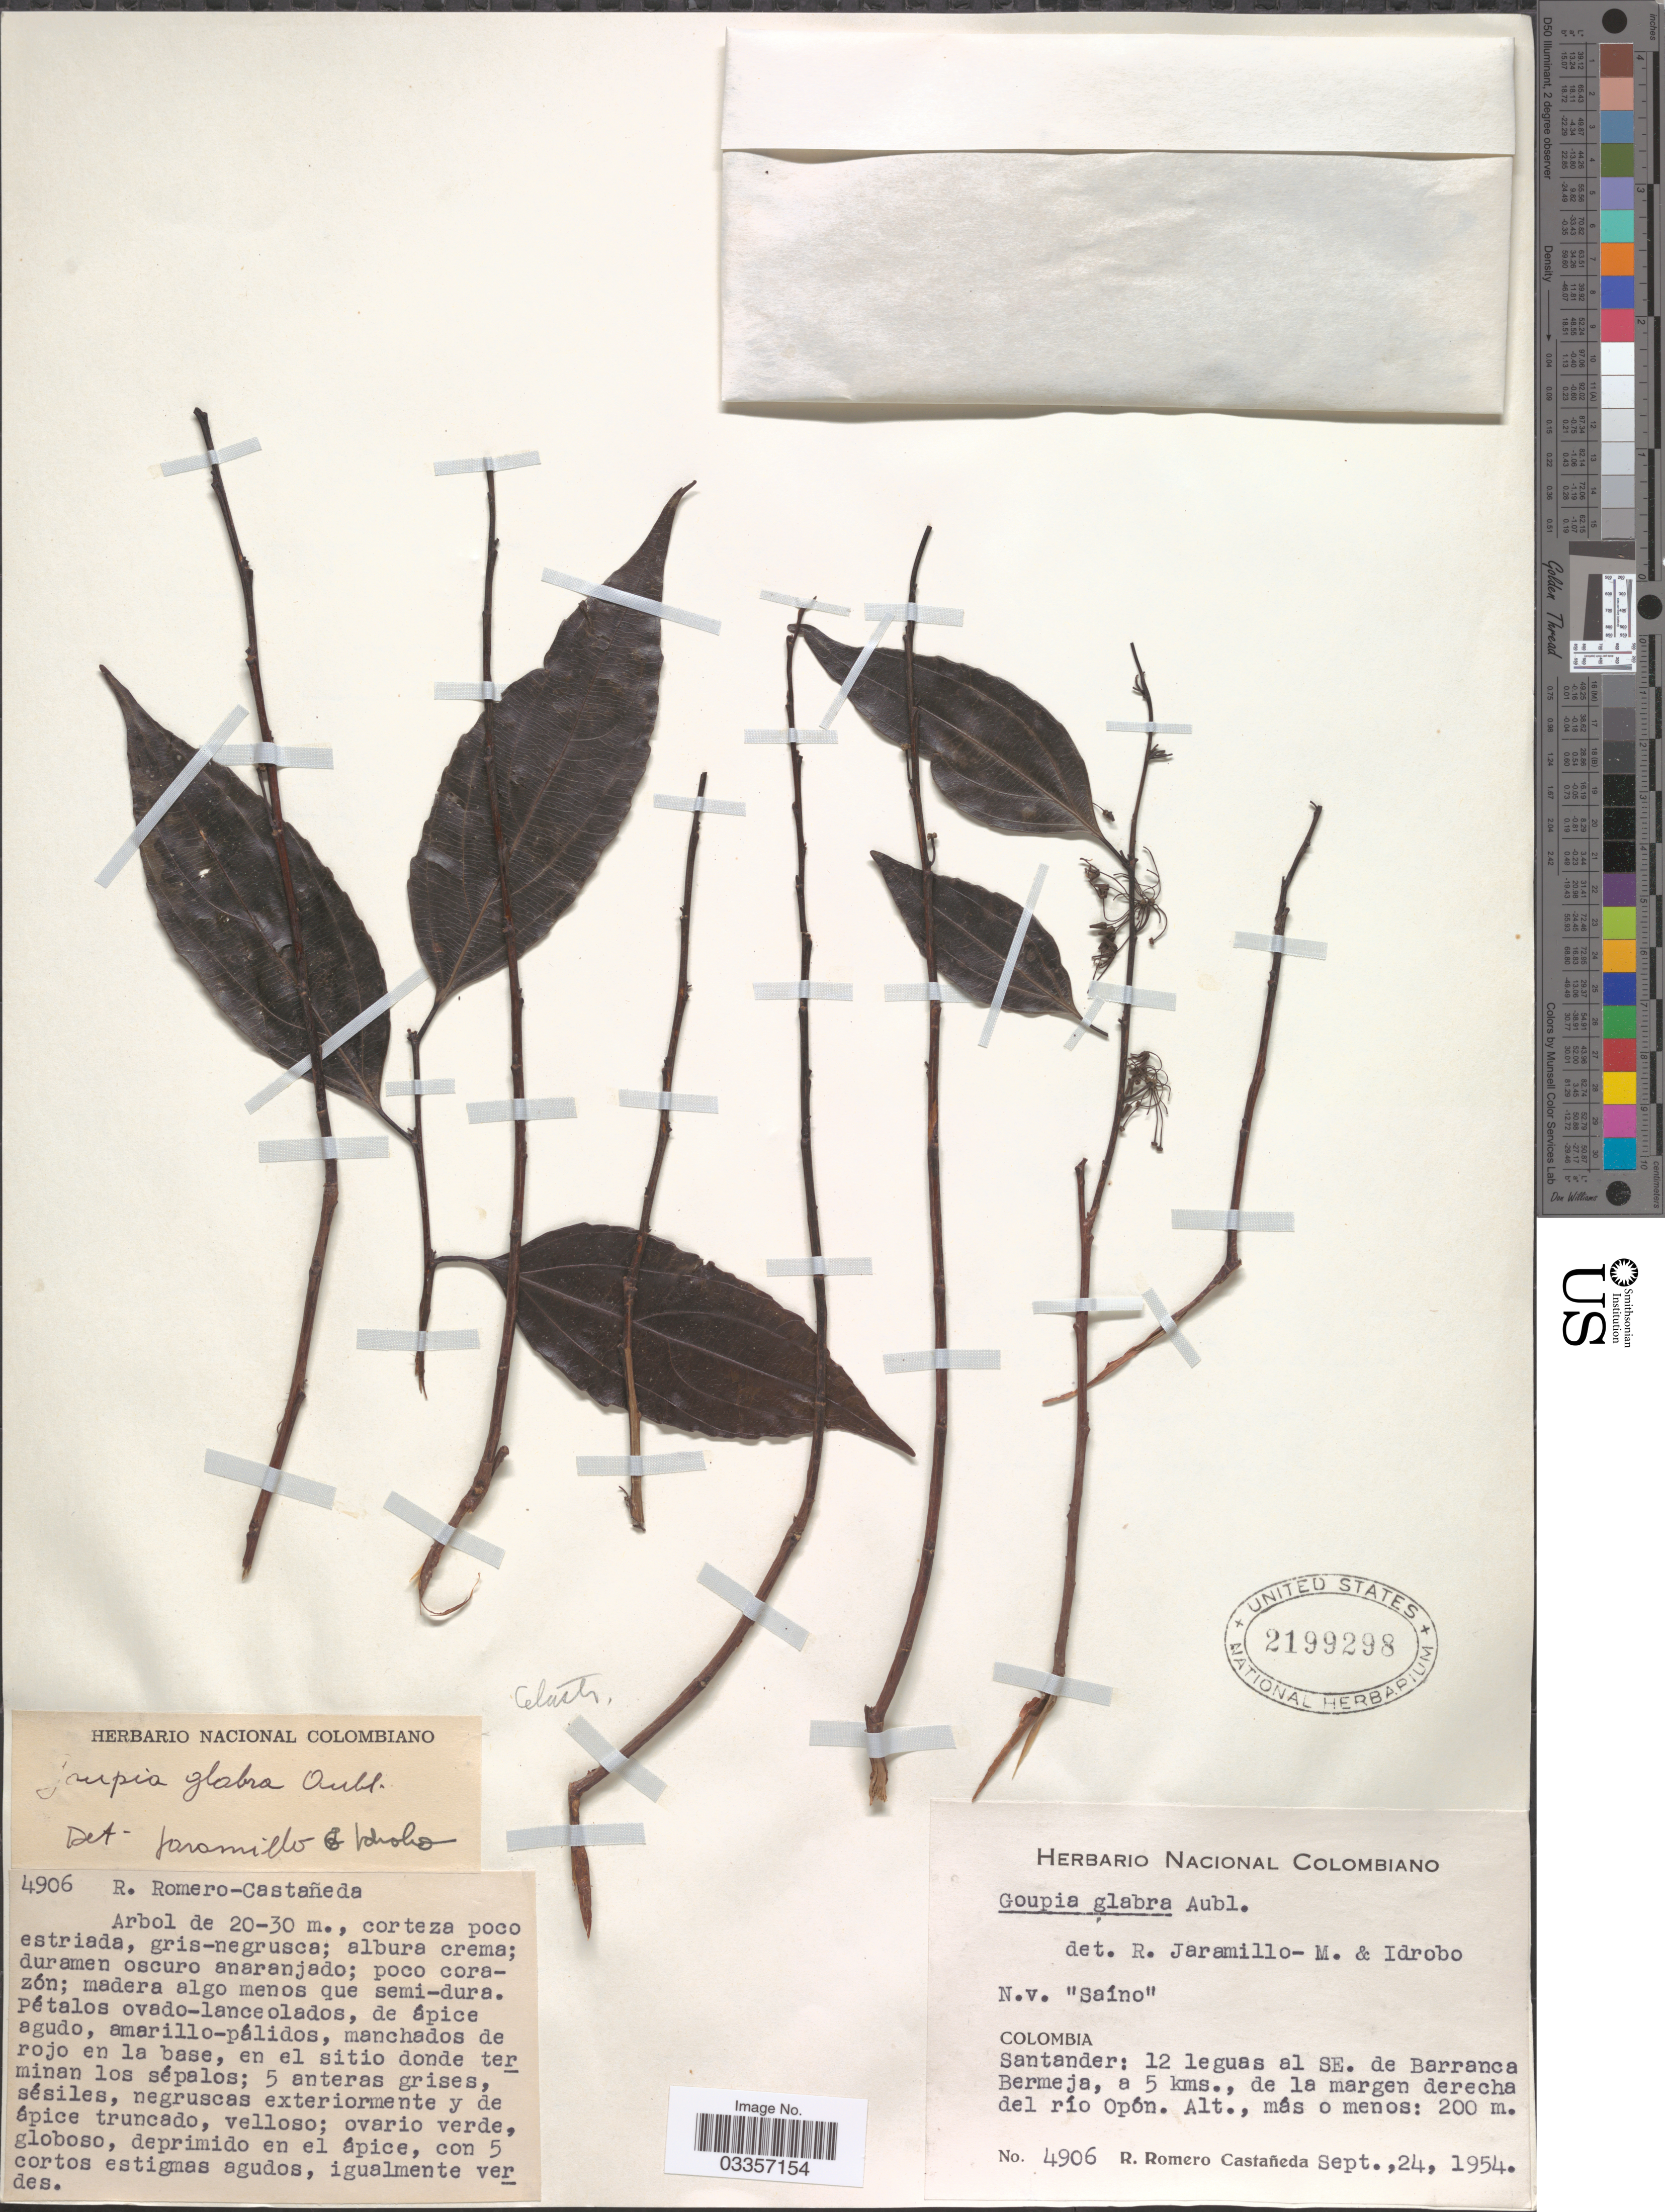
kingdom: Plantae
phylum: Tracheophyta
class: Magnoliopsida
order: Malpighiales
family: Goupiaceae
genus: Goupia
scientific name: Goupia glabra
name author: Aubl.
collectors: R. Romero Castañeda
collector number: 4906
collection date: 1954-09-24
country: Colombia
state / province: Santander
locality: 12 leguas el SE. de Barranca Bermeja, a 5 kms., de la margen derecha del río Opón.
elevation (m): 200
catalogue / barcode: US 2199298